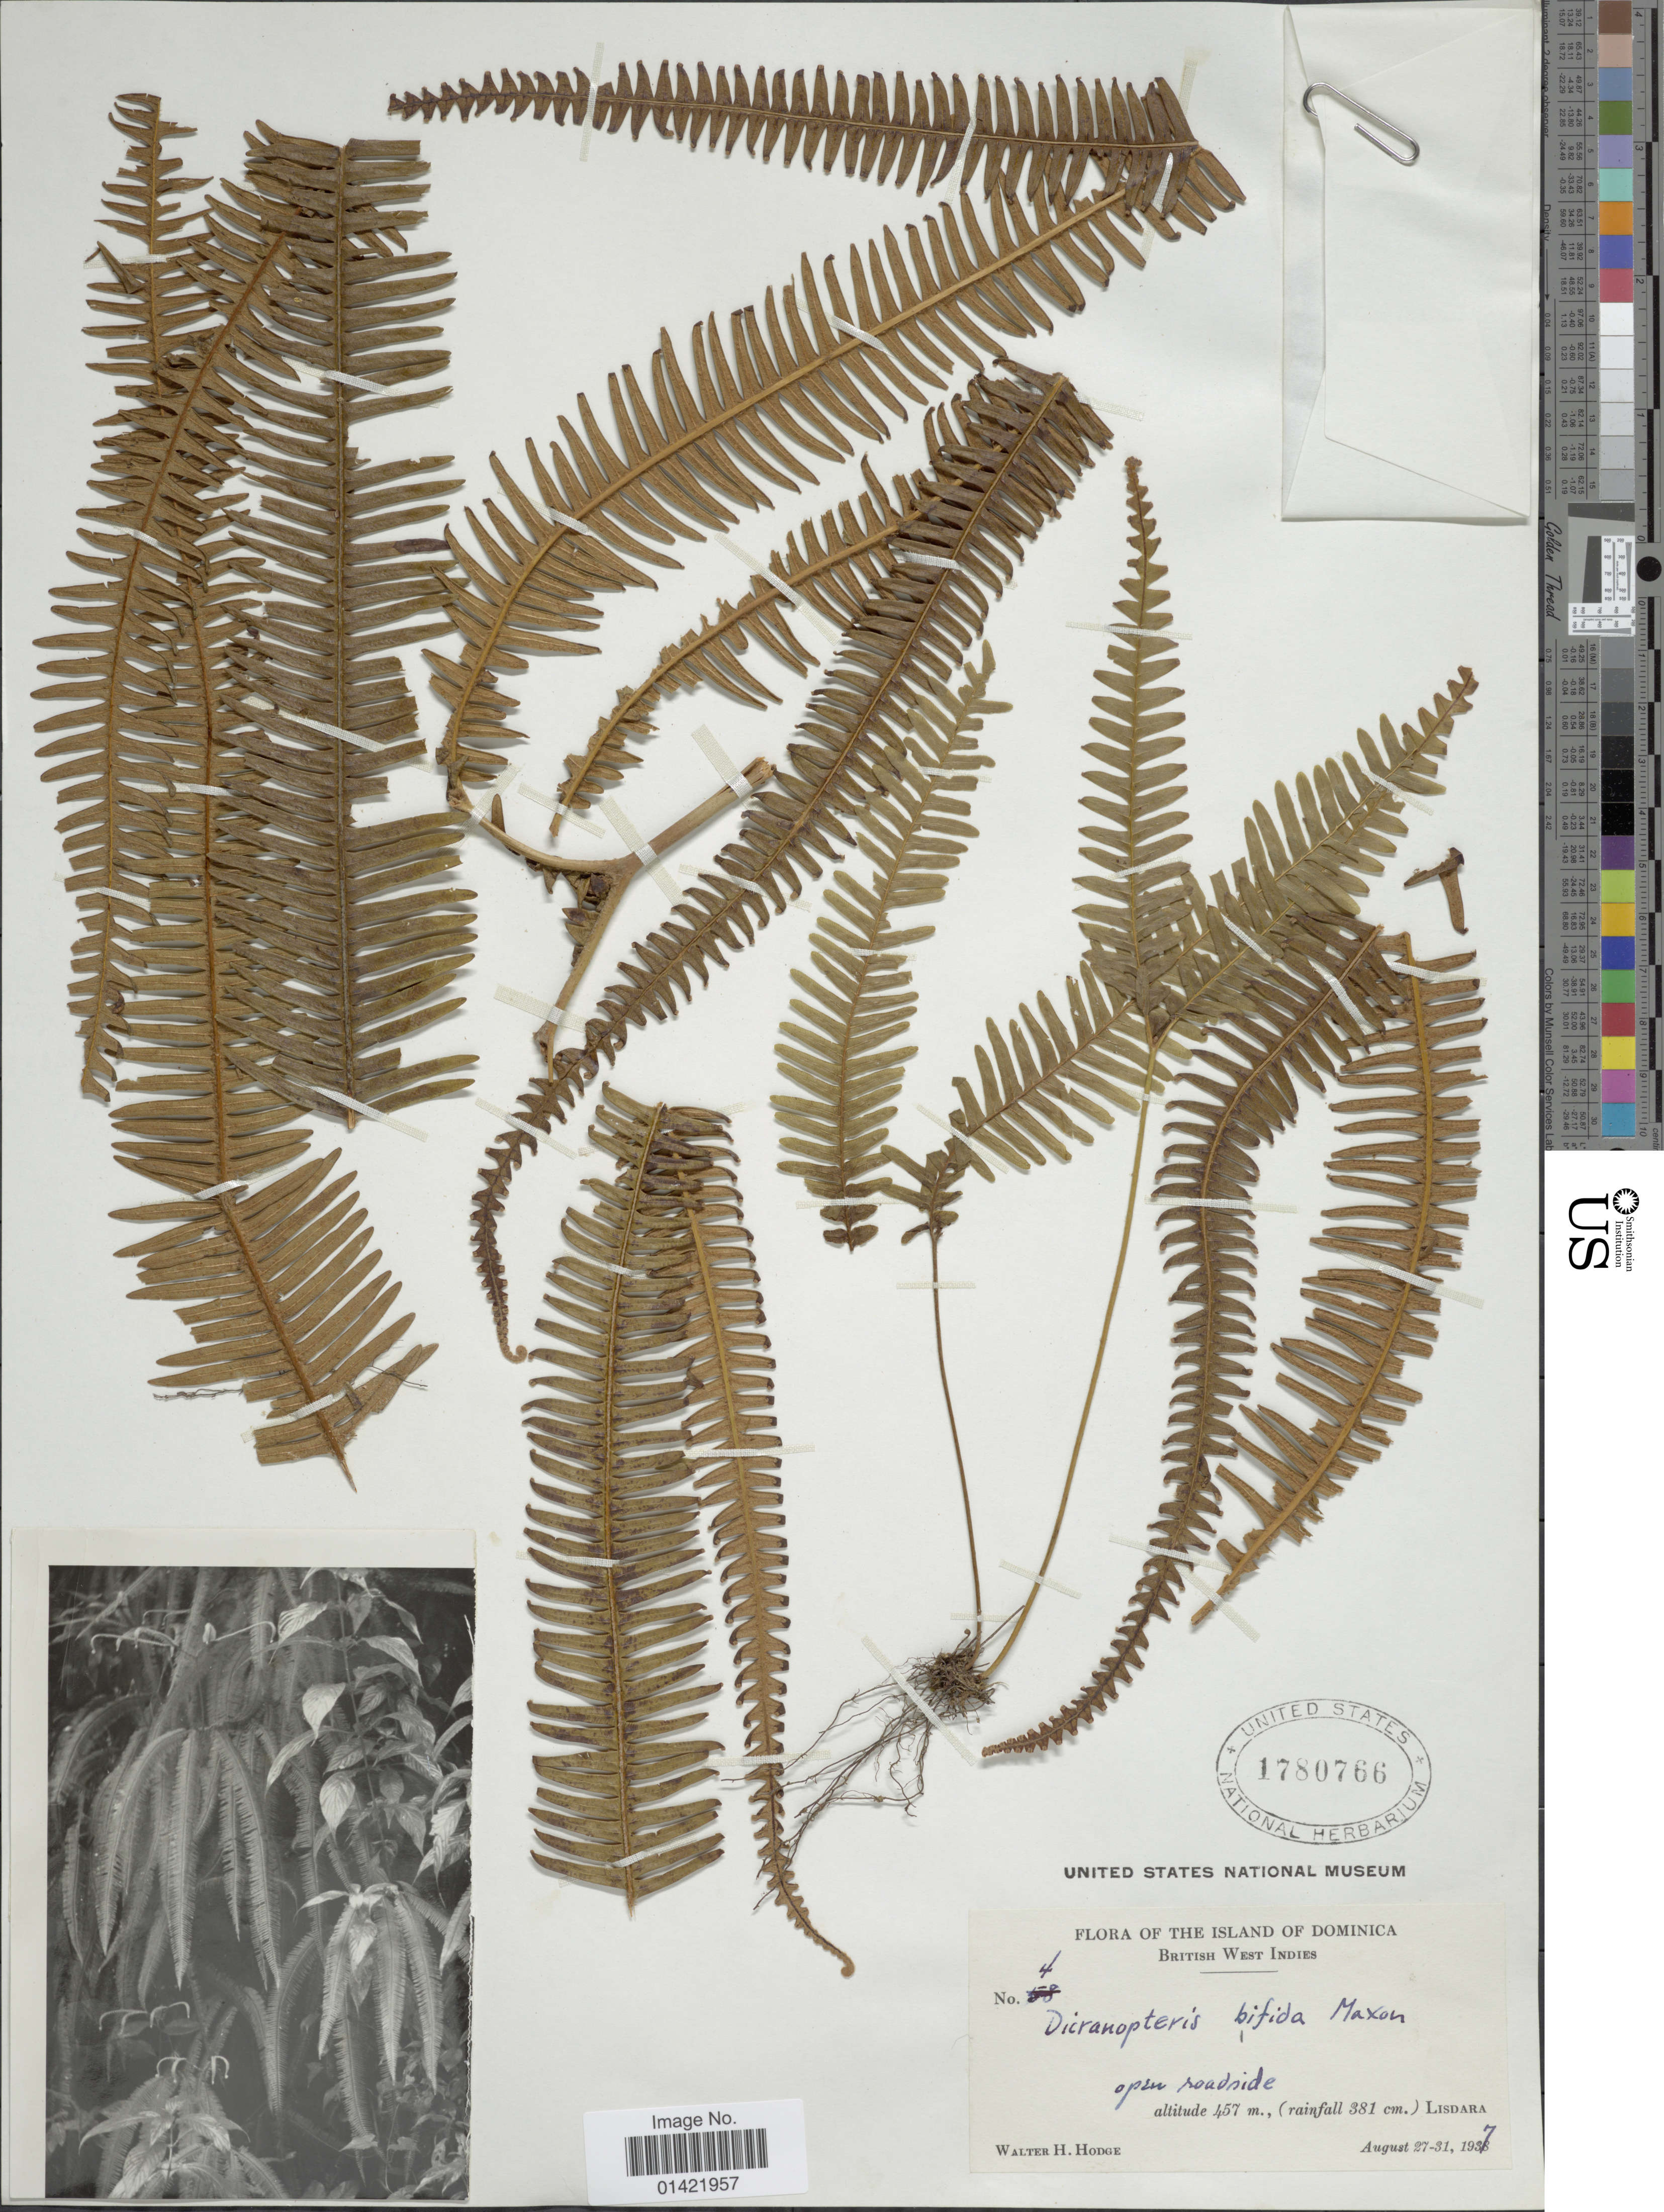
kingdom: Plantae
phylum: Tracheophyta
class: Polypodiopsida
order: Gleicheniales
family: Gleicheniaceae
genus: Sticherus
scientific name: Sticherus bifidus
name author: (Willd.) Ching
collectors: W. Hodge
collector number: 4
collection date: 1937-08-27/1937-08-31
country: Dominica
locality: The Island of Dominica. British West Indies. Lisdara.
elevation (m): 457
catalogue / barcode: US 1780766